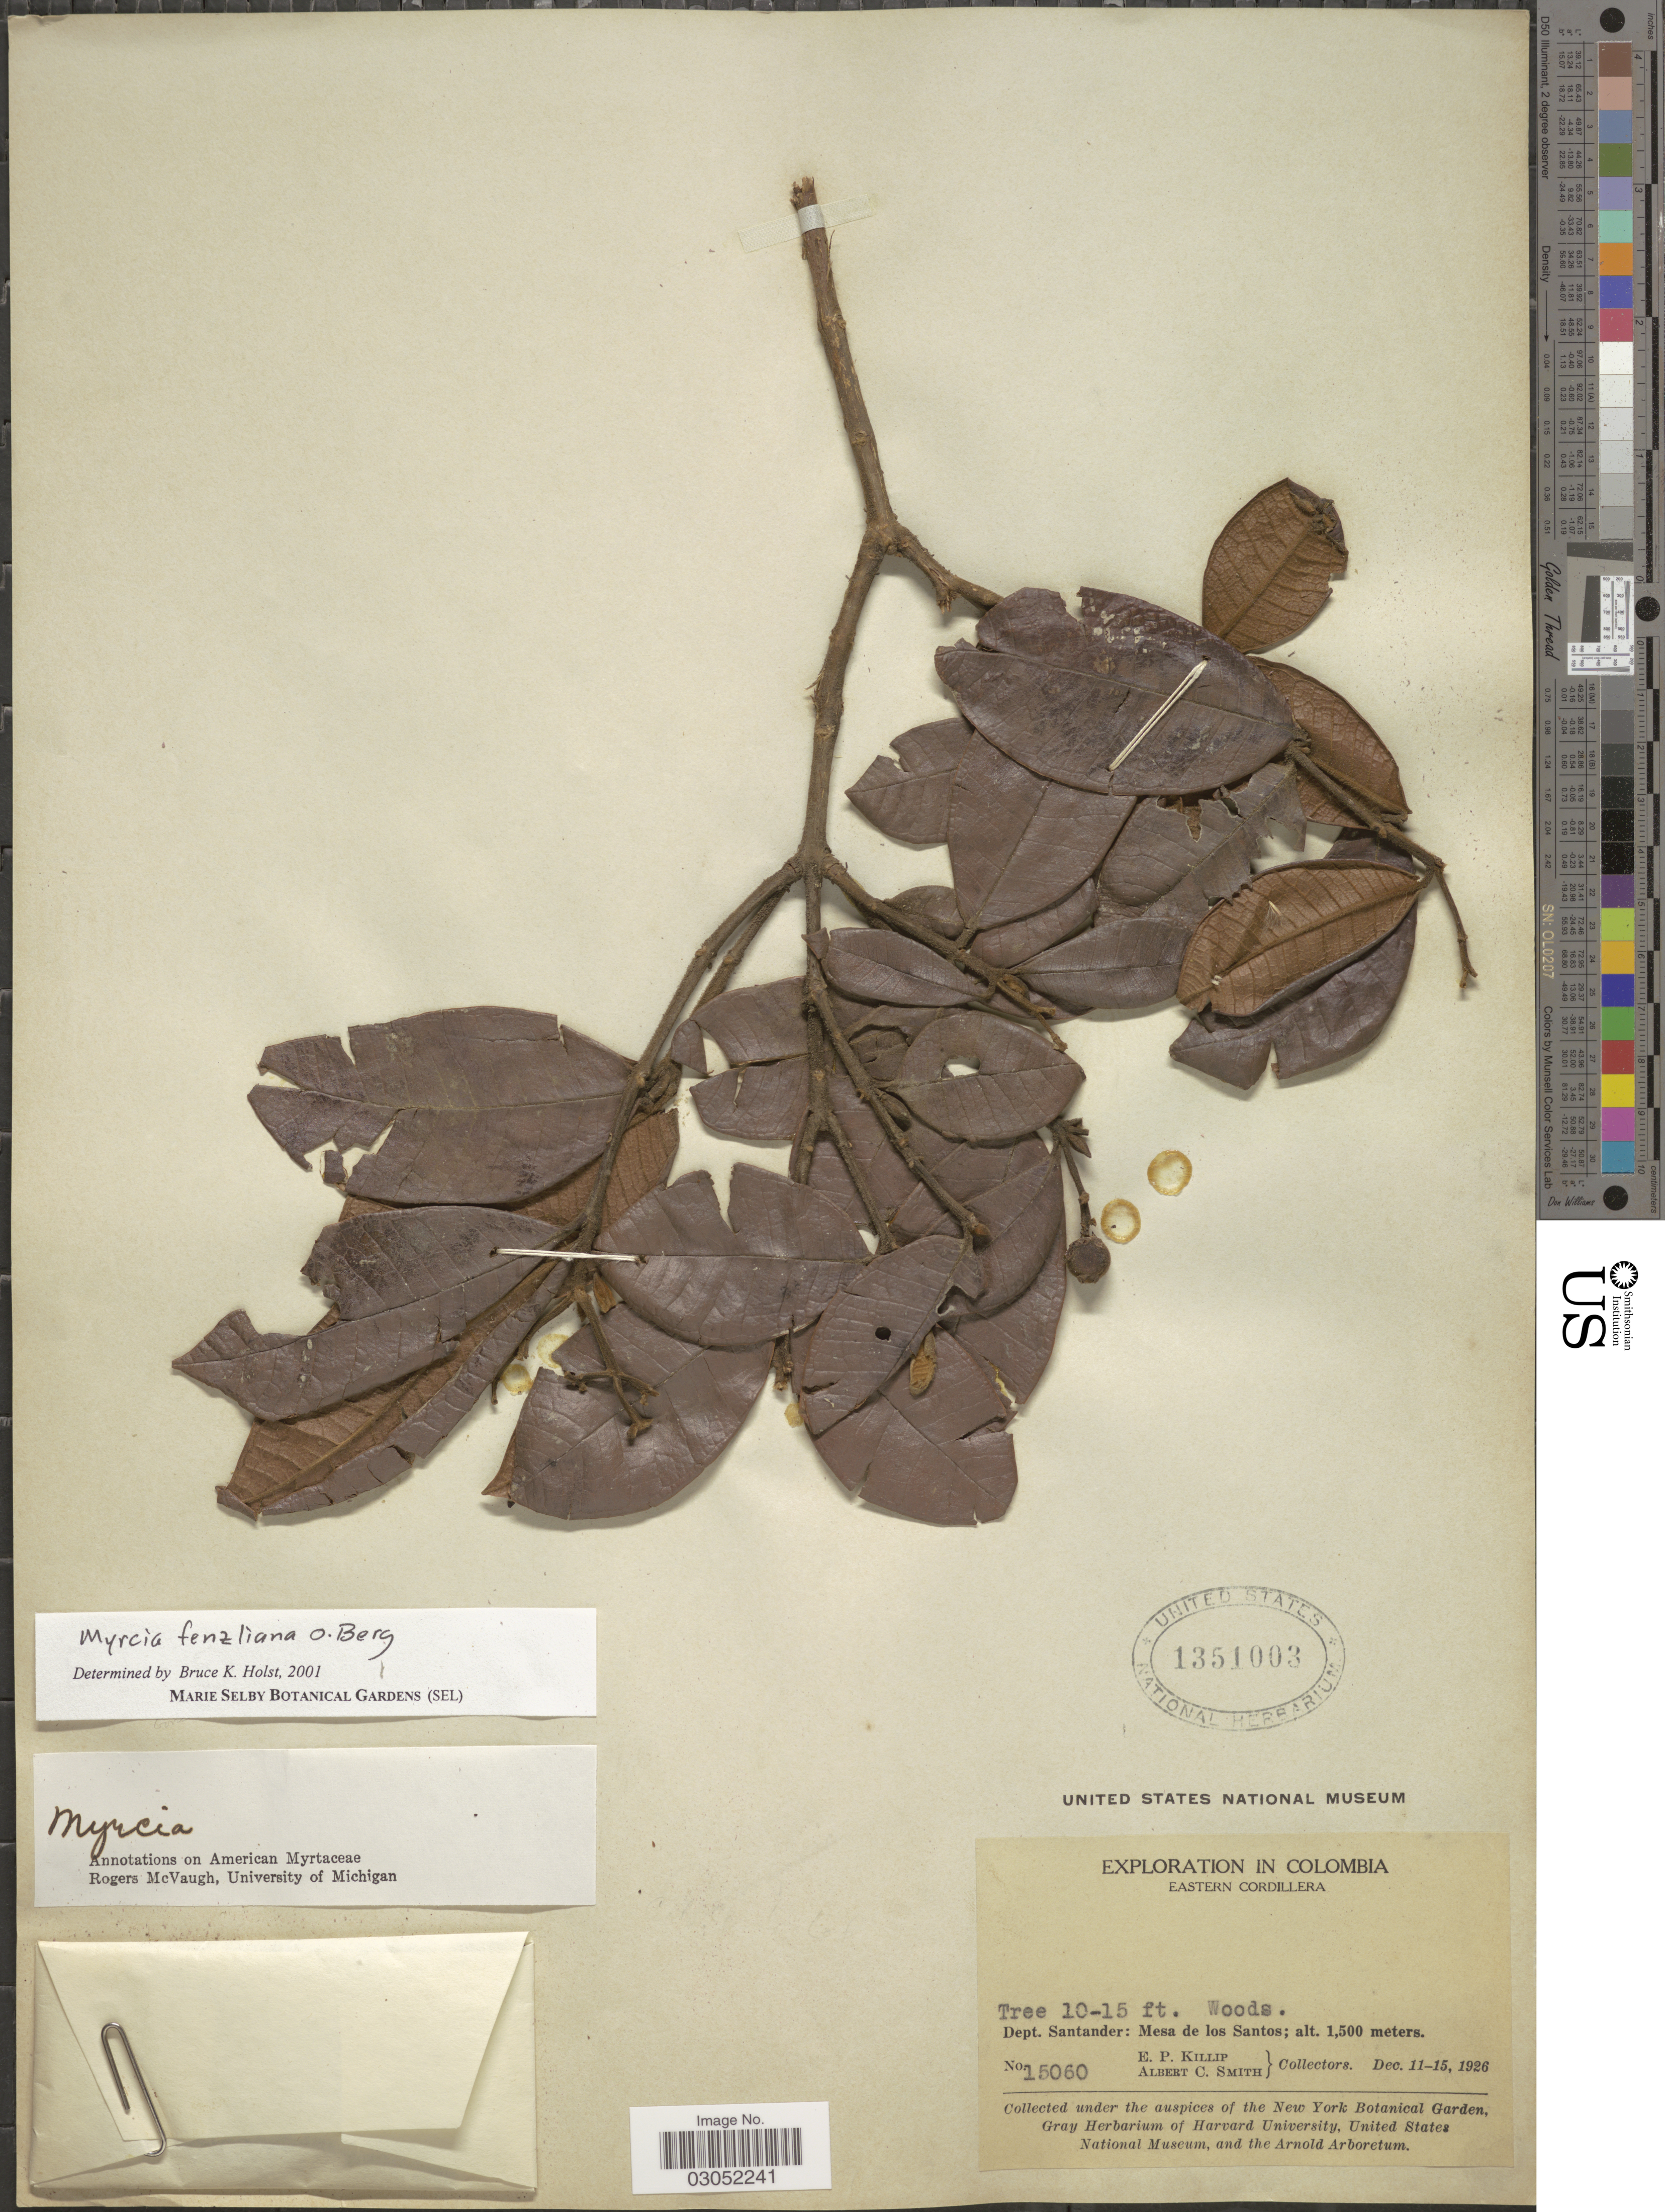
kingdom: Plantae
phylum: Tracheophyta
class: Magnoliopsida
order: Myrtales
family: Myrtaceae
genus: Myrcia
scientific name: Myrcia fenzliana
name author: O. Berg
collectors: E. P. Killip & A. C. Smith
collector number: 15060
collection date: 1926-12-11/1926-12-15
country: Colombia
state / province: Santander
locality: Eastern Cordillera. Dept. Santander: Mesa de los Santos.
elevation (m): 1500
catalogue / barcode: US 1351003